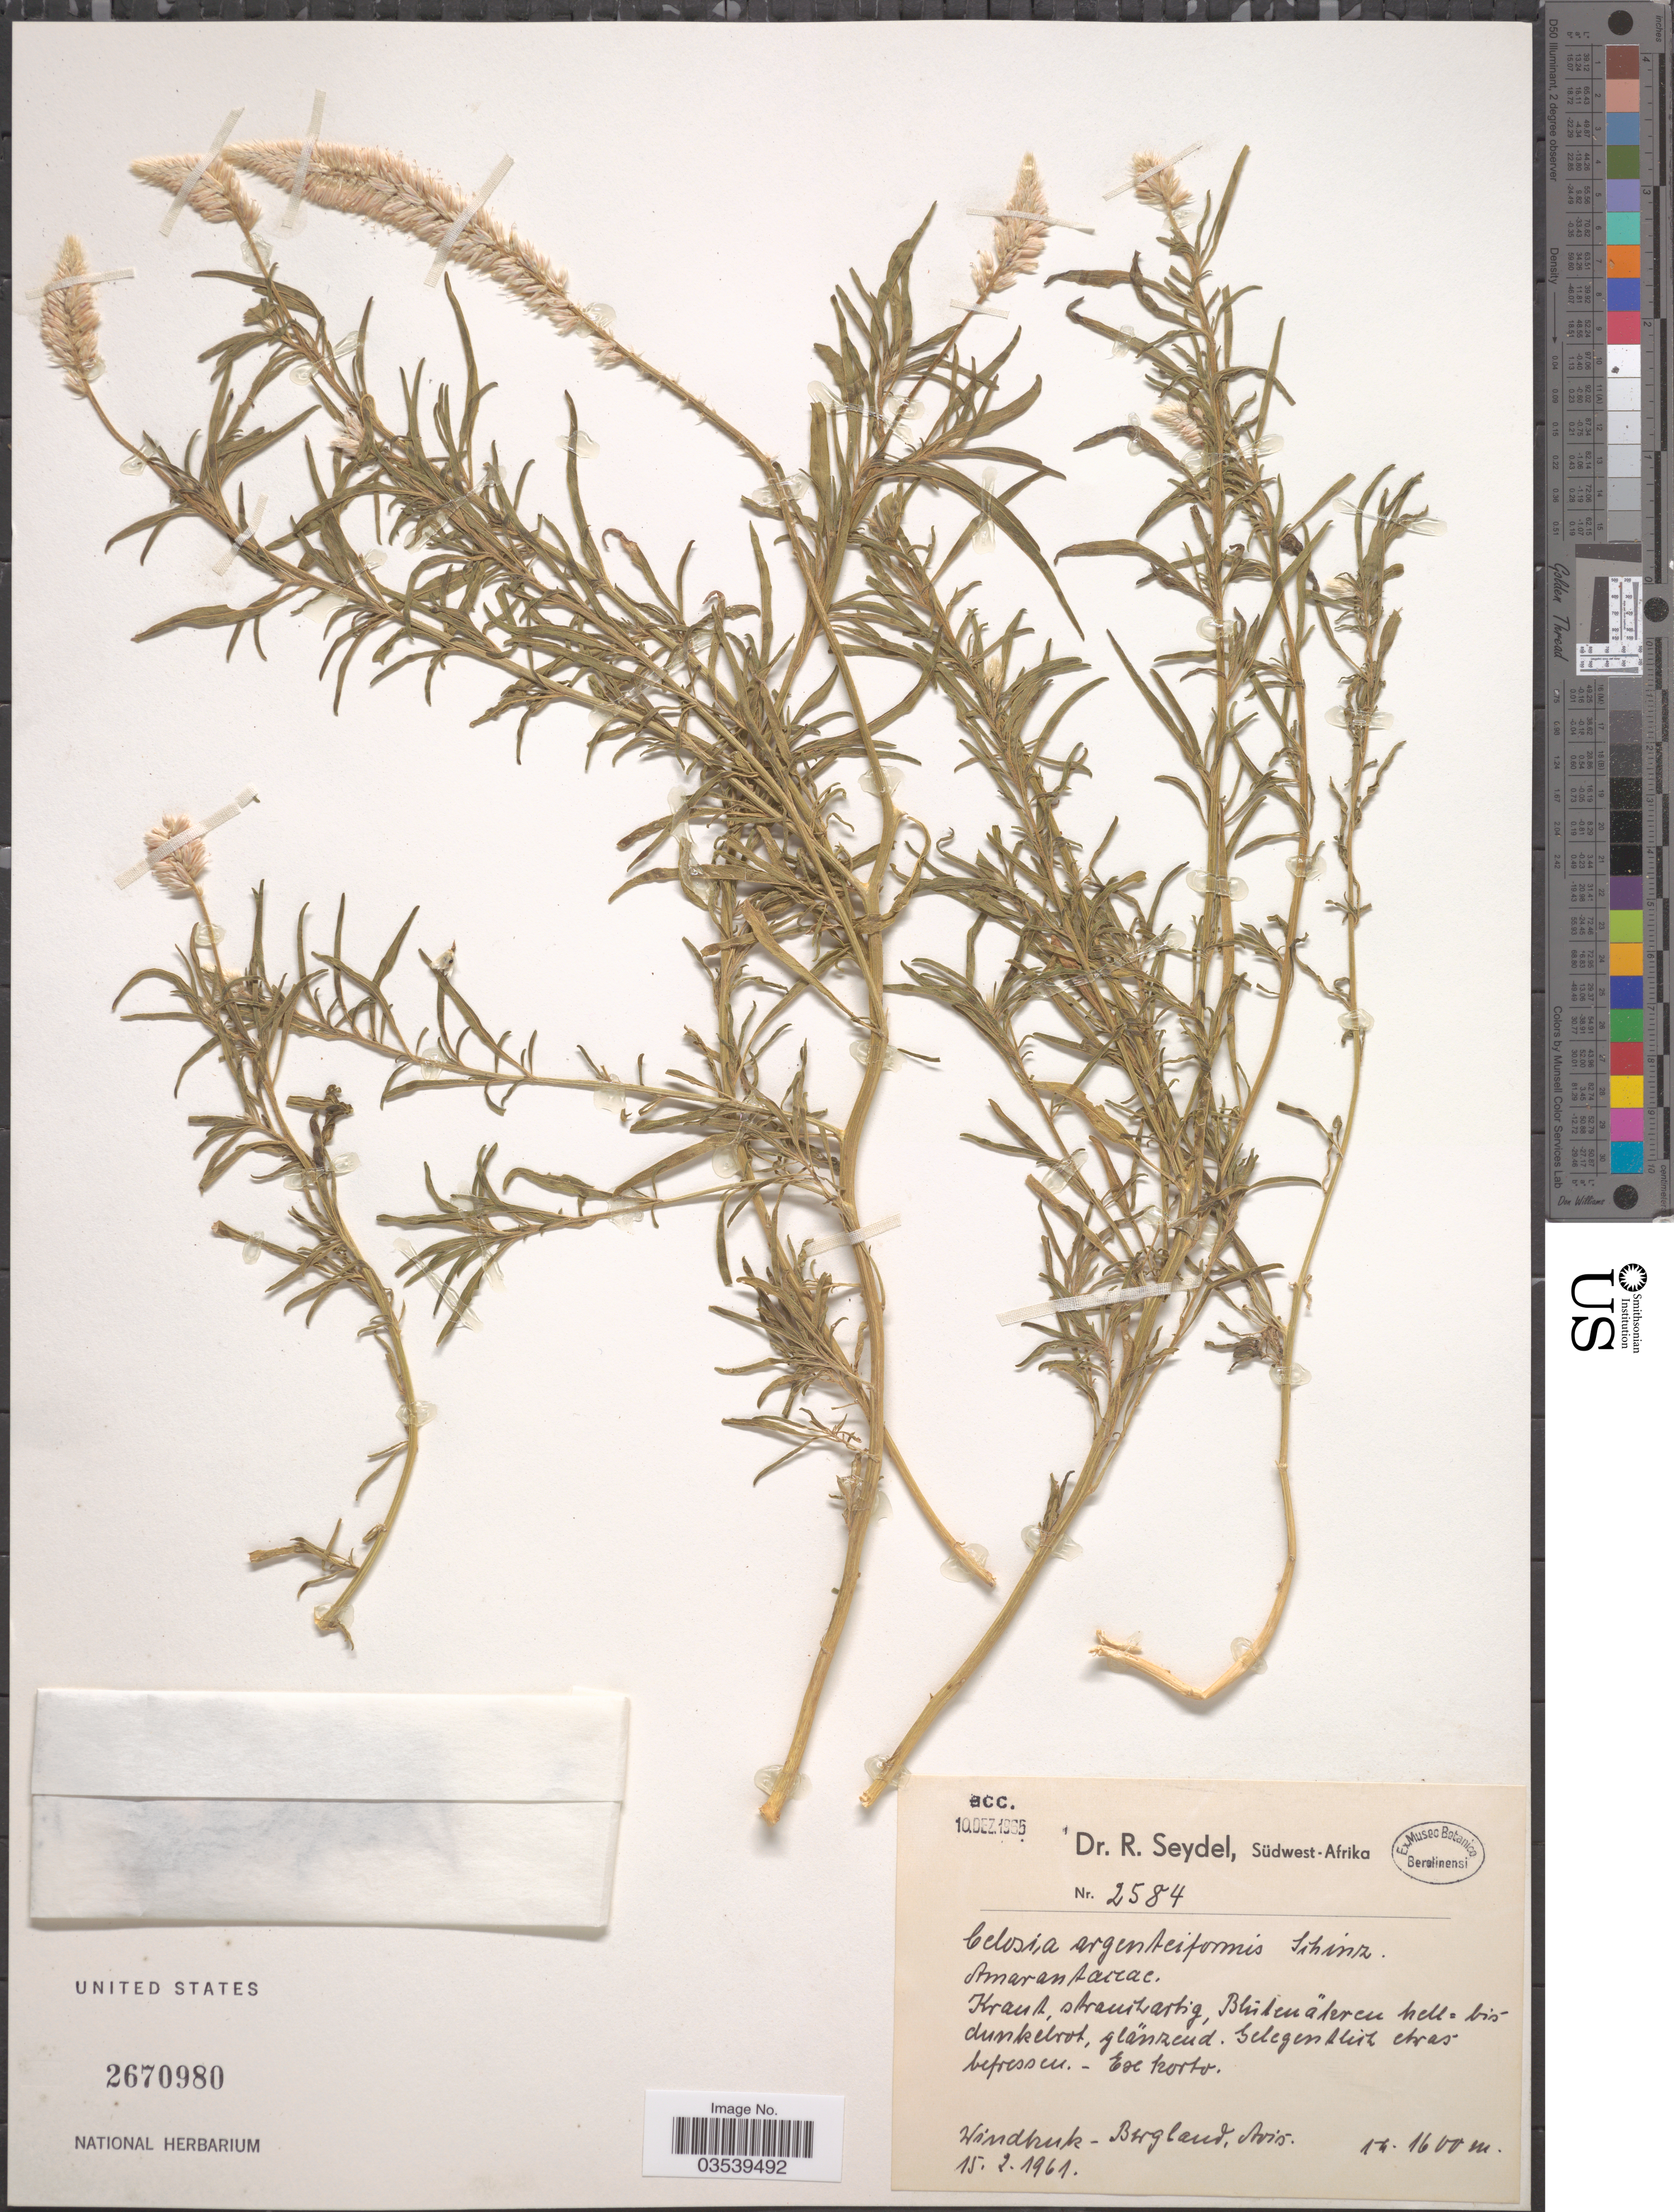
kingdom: Plantae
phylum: Tracheophyta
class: Magnoliopsida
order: Caryophyllales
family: Amaranthaceae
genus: Hermbstaedtia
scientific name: Hermbstaedtia argenteiformis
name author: Schinz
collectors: R. Seydel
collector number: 2584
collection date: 1961-02-15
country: Namibia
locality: Südwest-Afrika. Windhuk-Bergland, Avis.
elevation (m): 1600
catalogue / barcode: US 2670980